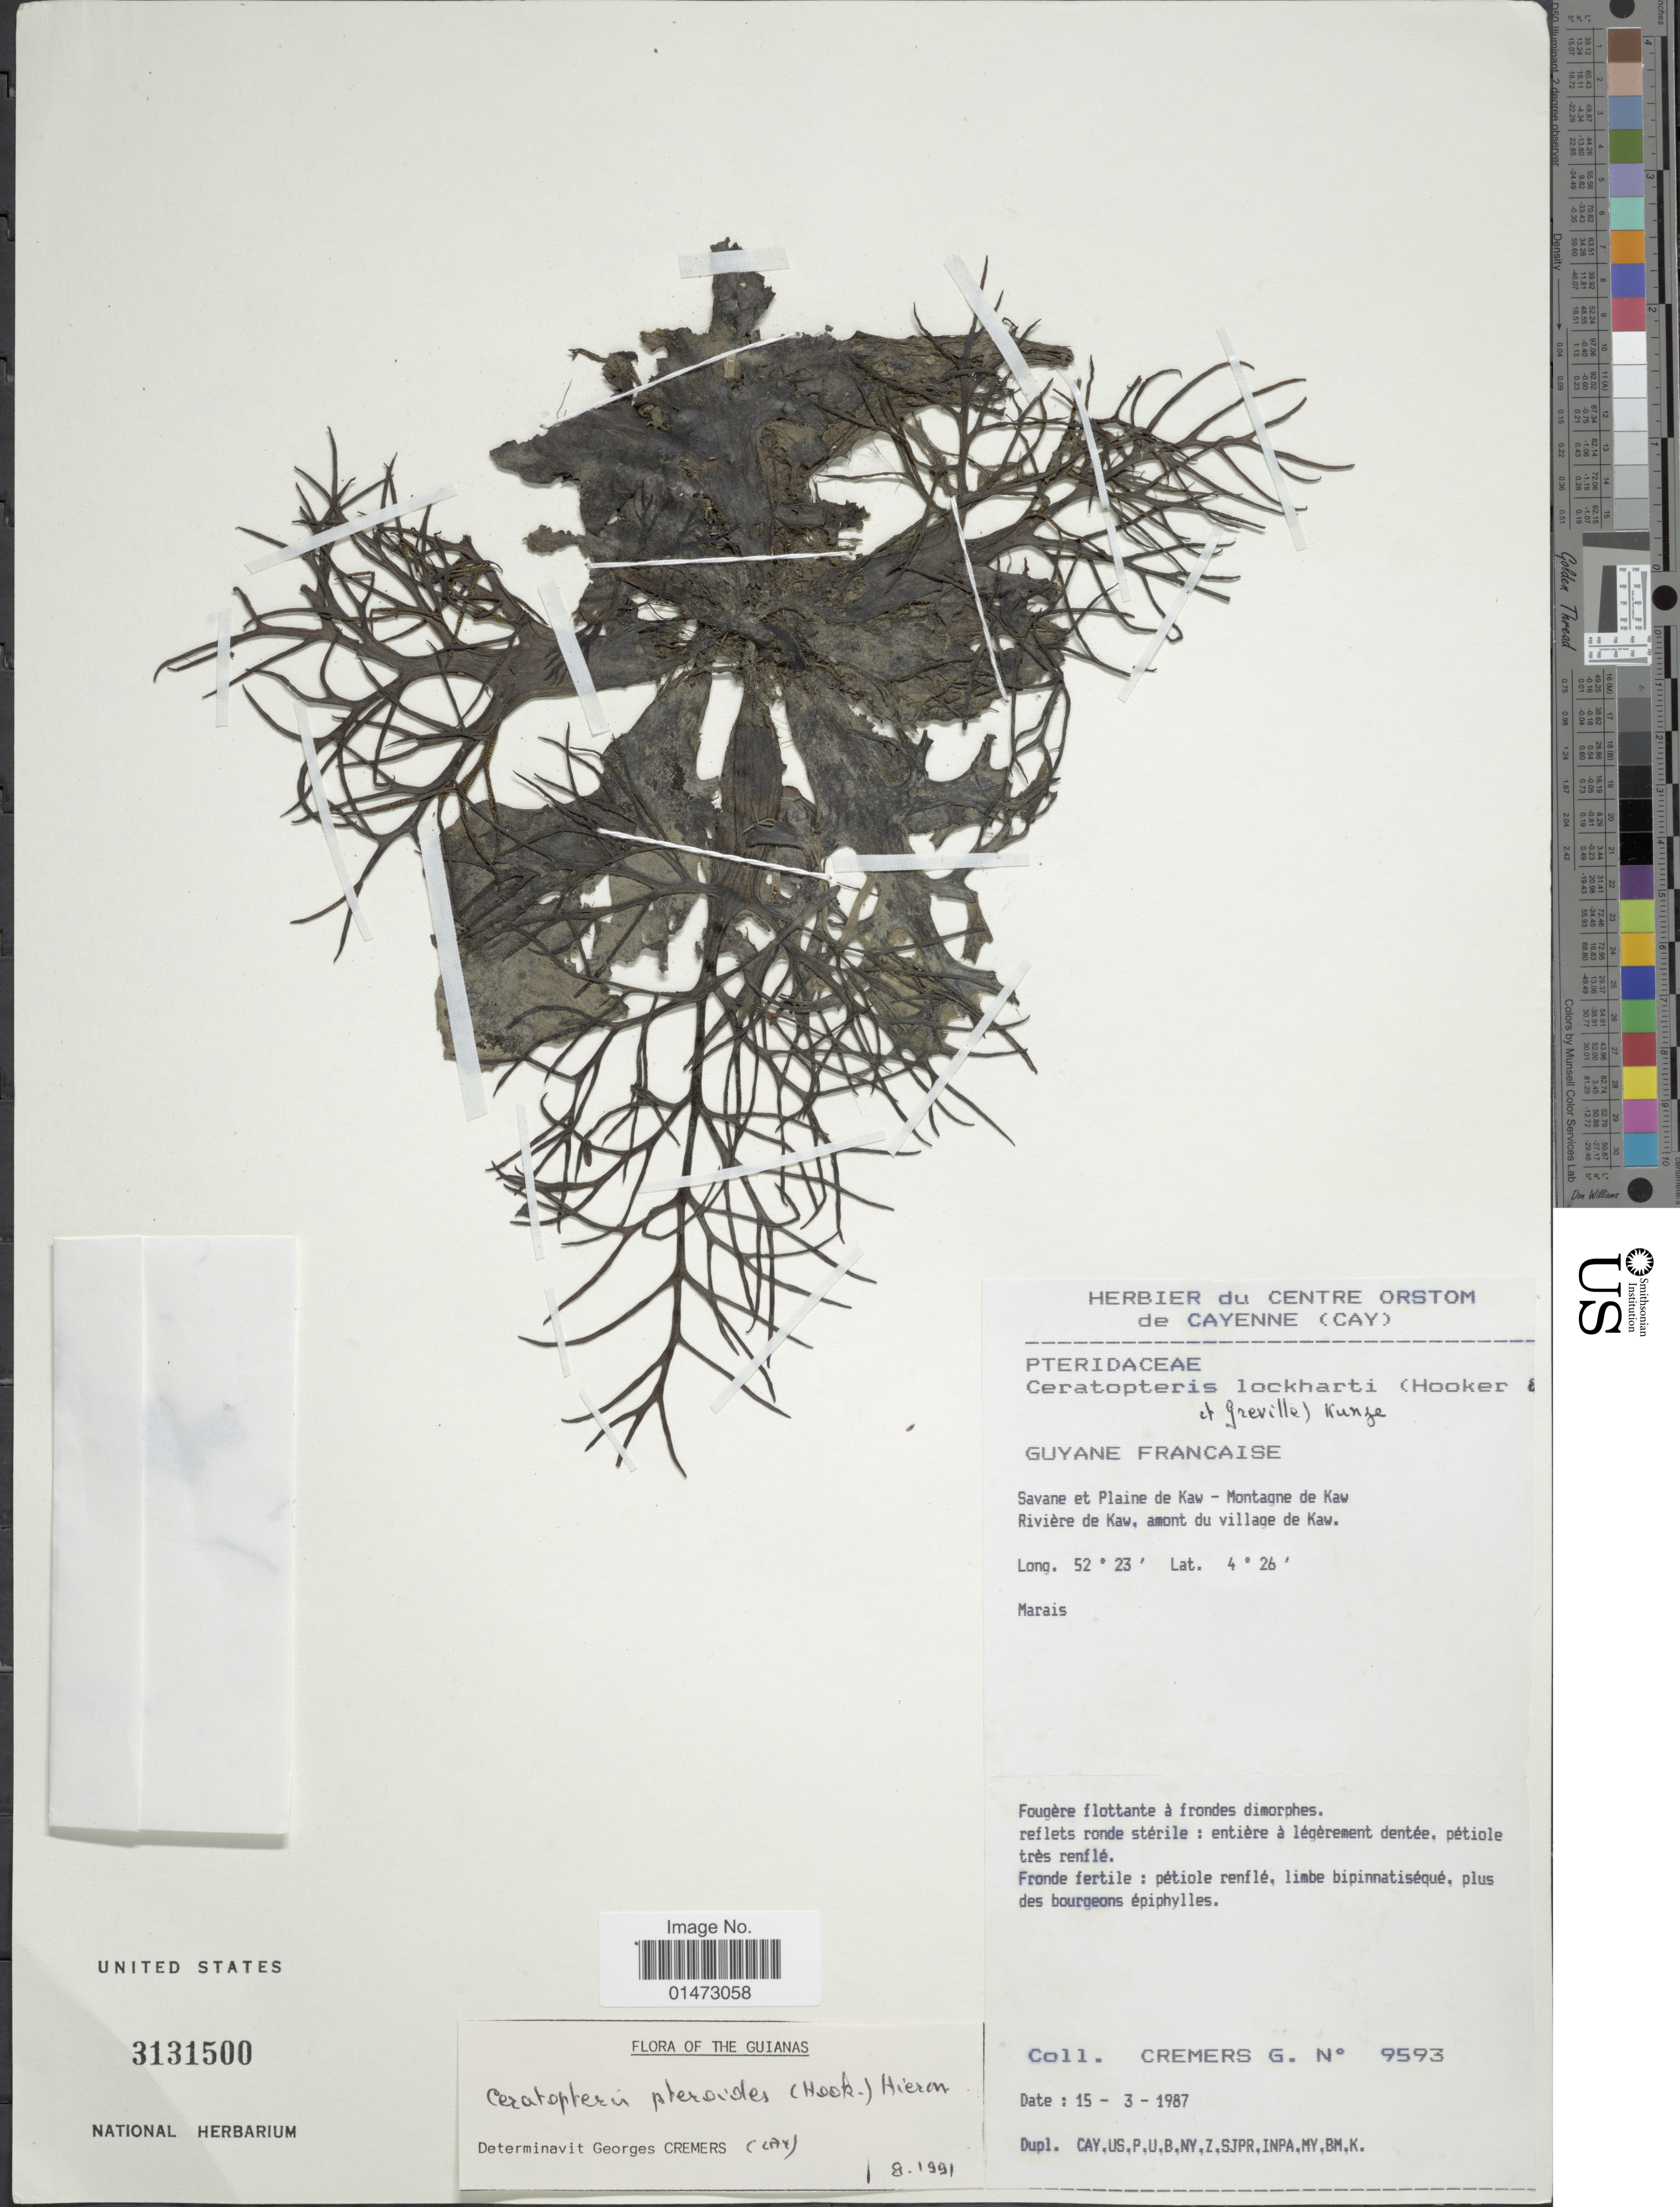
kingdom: Plantae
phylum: Tracheophyta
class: Polypodiopsida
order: Polypodiales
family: Pteridaceae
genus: Ceratopteris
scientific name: Ceratopteris pteridioides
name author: (Hook.) Hieron.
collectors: G. Cremers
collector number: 9593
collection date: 1987-03-15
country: French Guiana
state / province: Cayenne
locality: Savane et Plaine de Kaw - Montagne de Kaw. Rivière de Kaw, amont du village de Kaw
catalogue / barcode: US 3131500